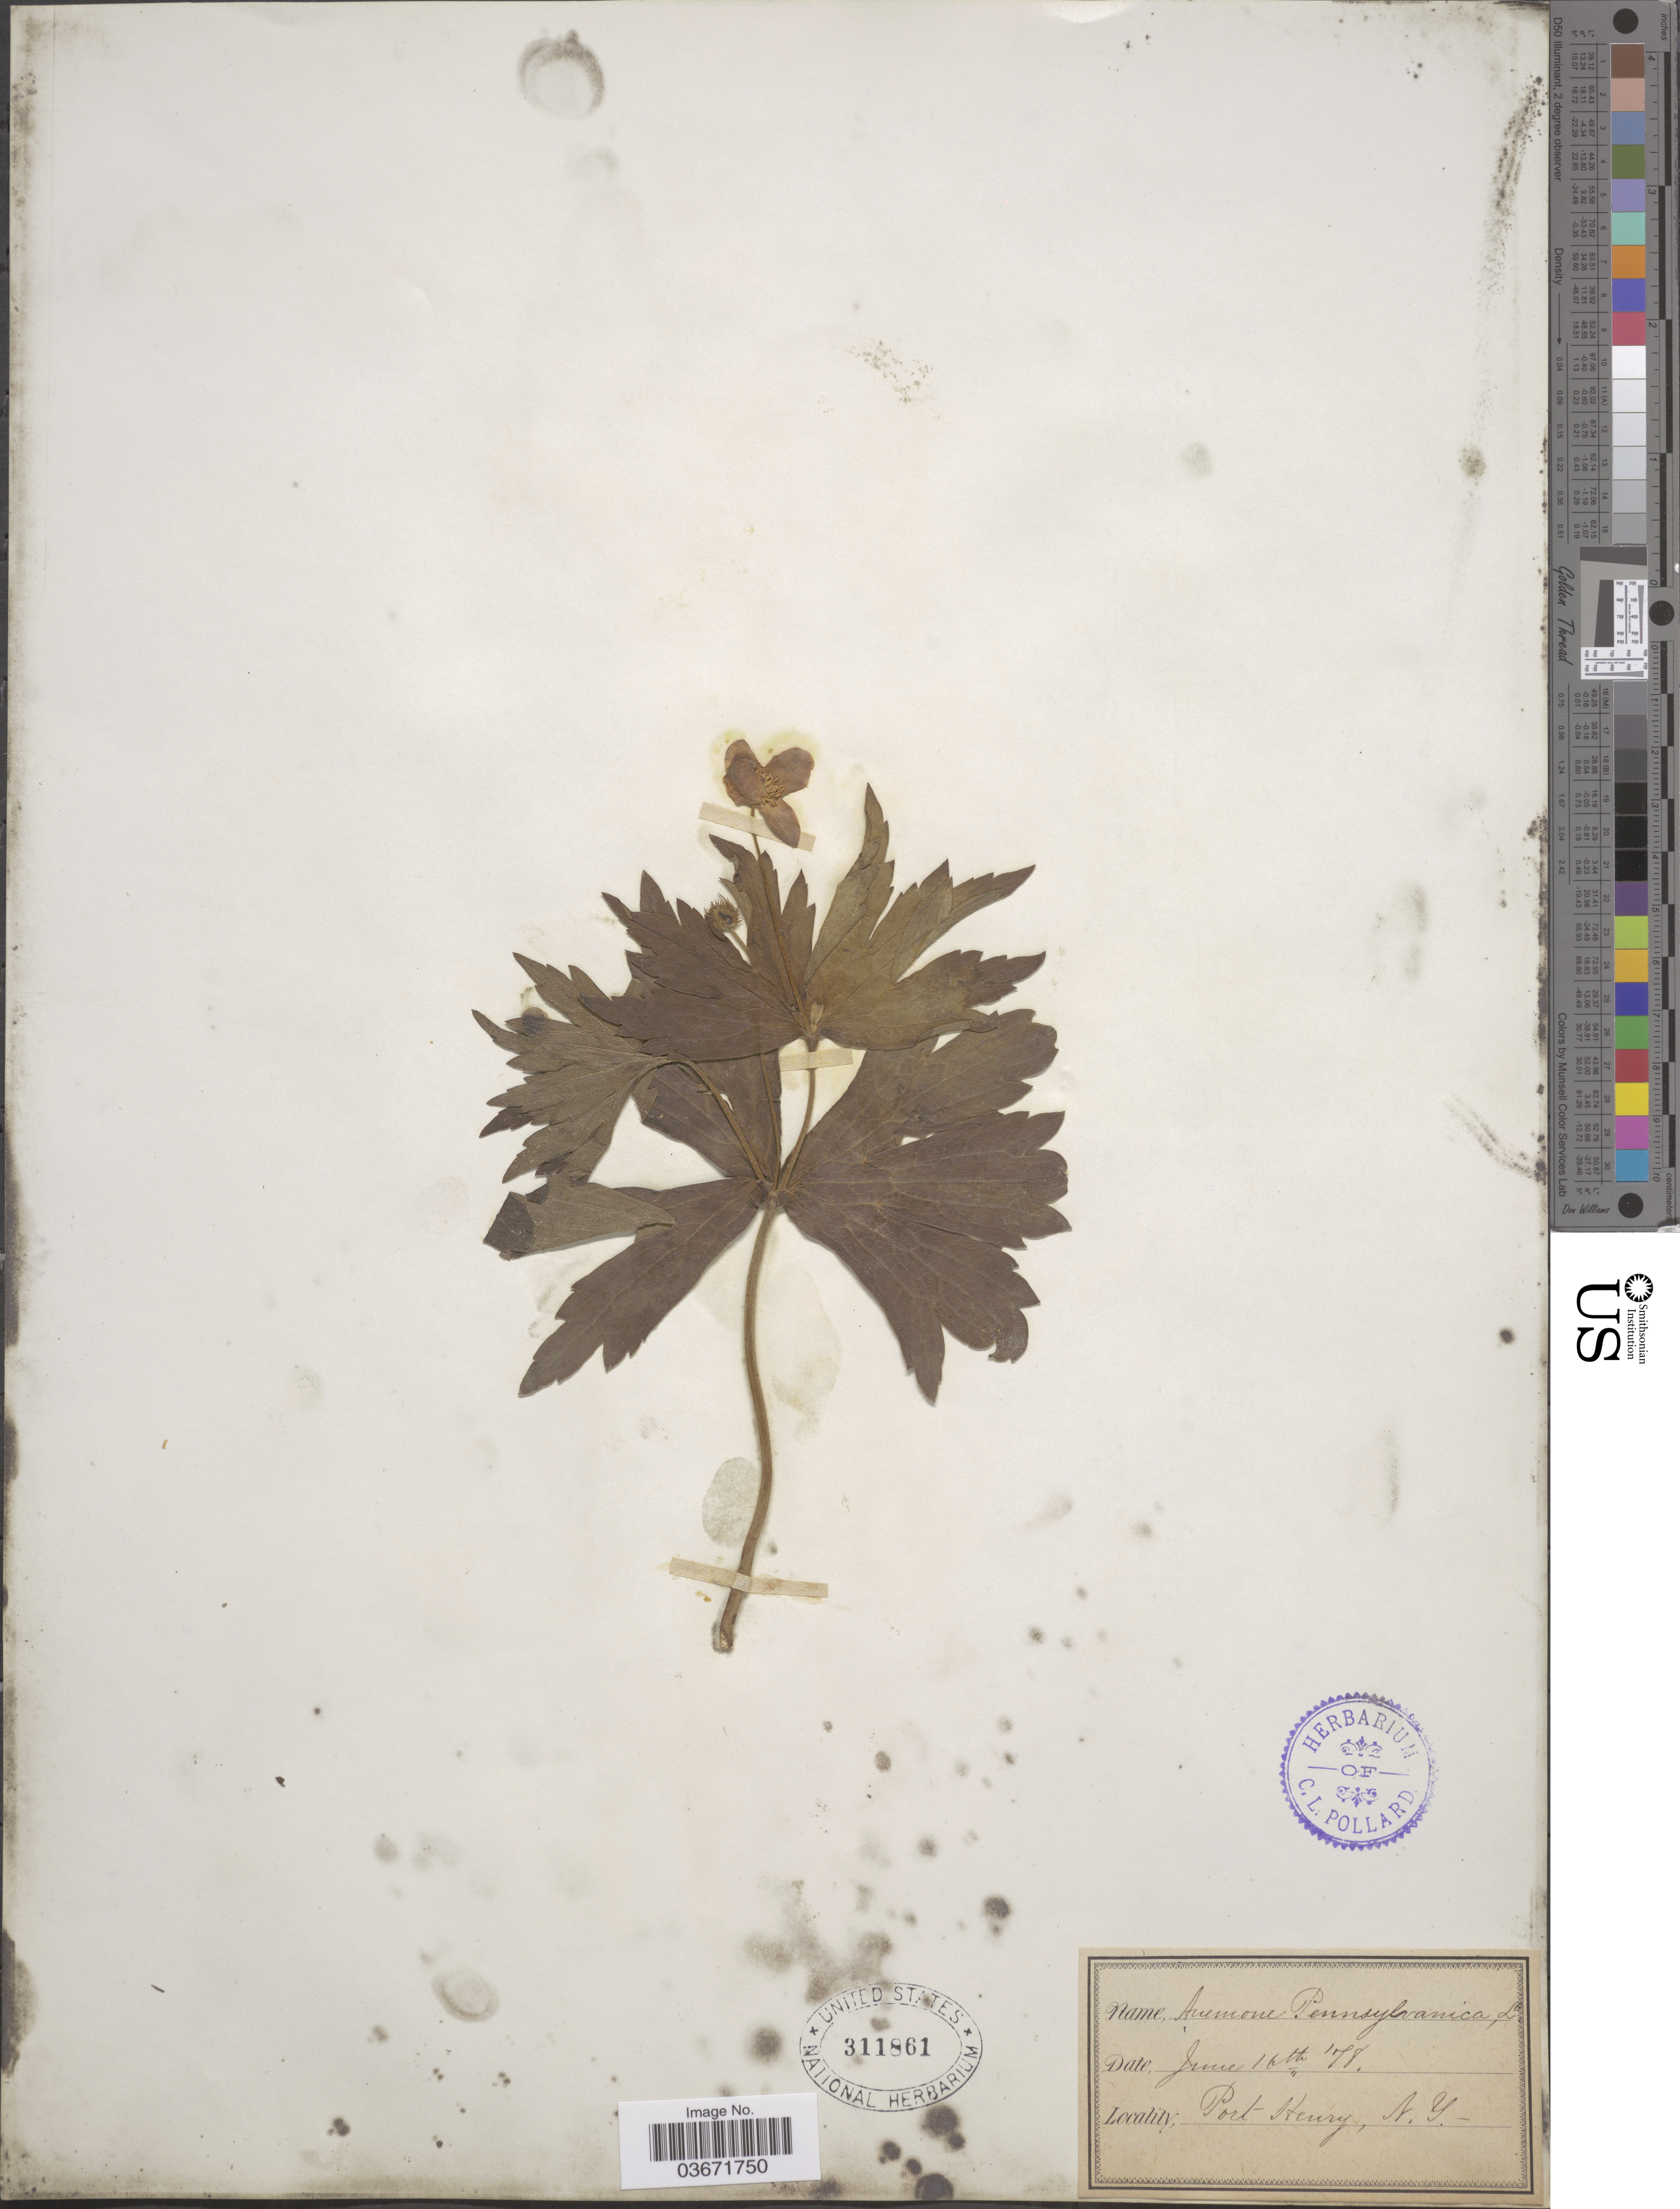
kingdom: Plantae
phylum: Tracheophyta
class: Magnoliopsida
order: Ranunculales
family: Ranunculaceae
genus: Anemone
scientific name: Anemone canadensis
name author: L.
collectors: ex herb. C.L. Pollard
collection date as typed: Transcribed d/m/y: 16/6/78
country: United States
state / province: New York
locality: Port Henry.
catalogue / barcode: US 311861